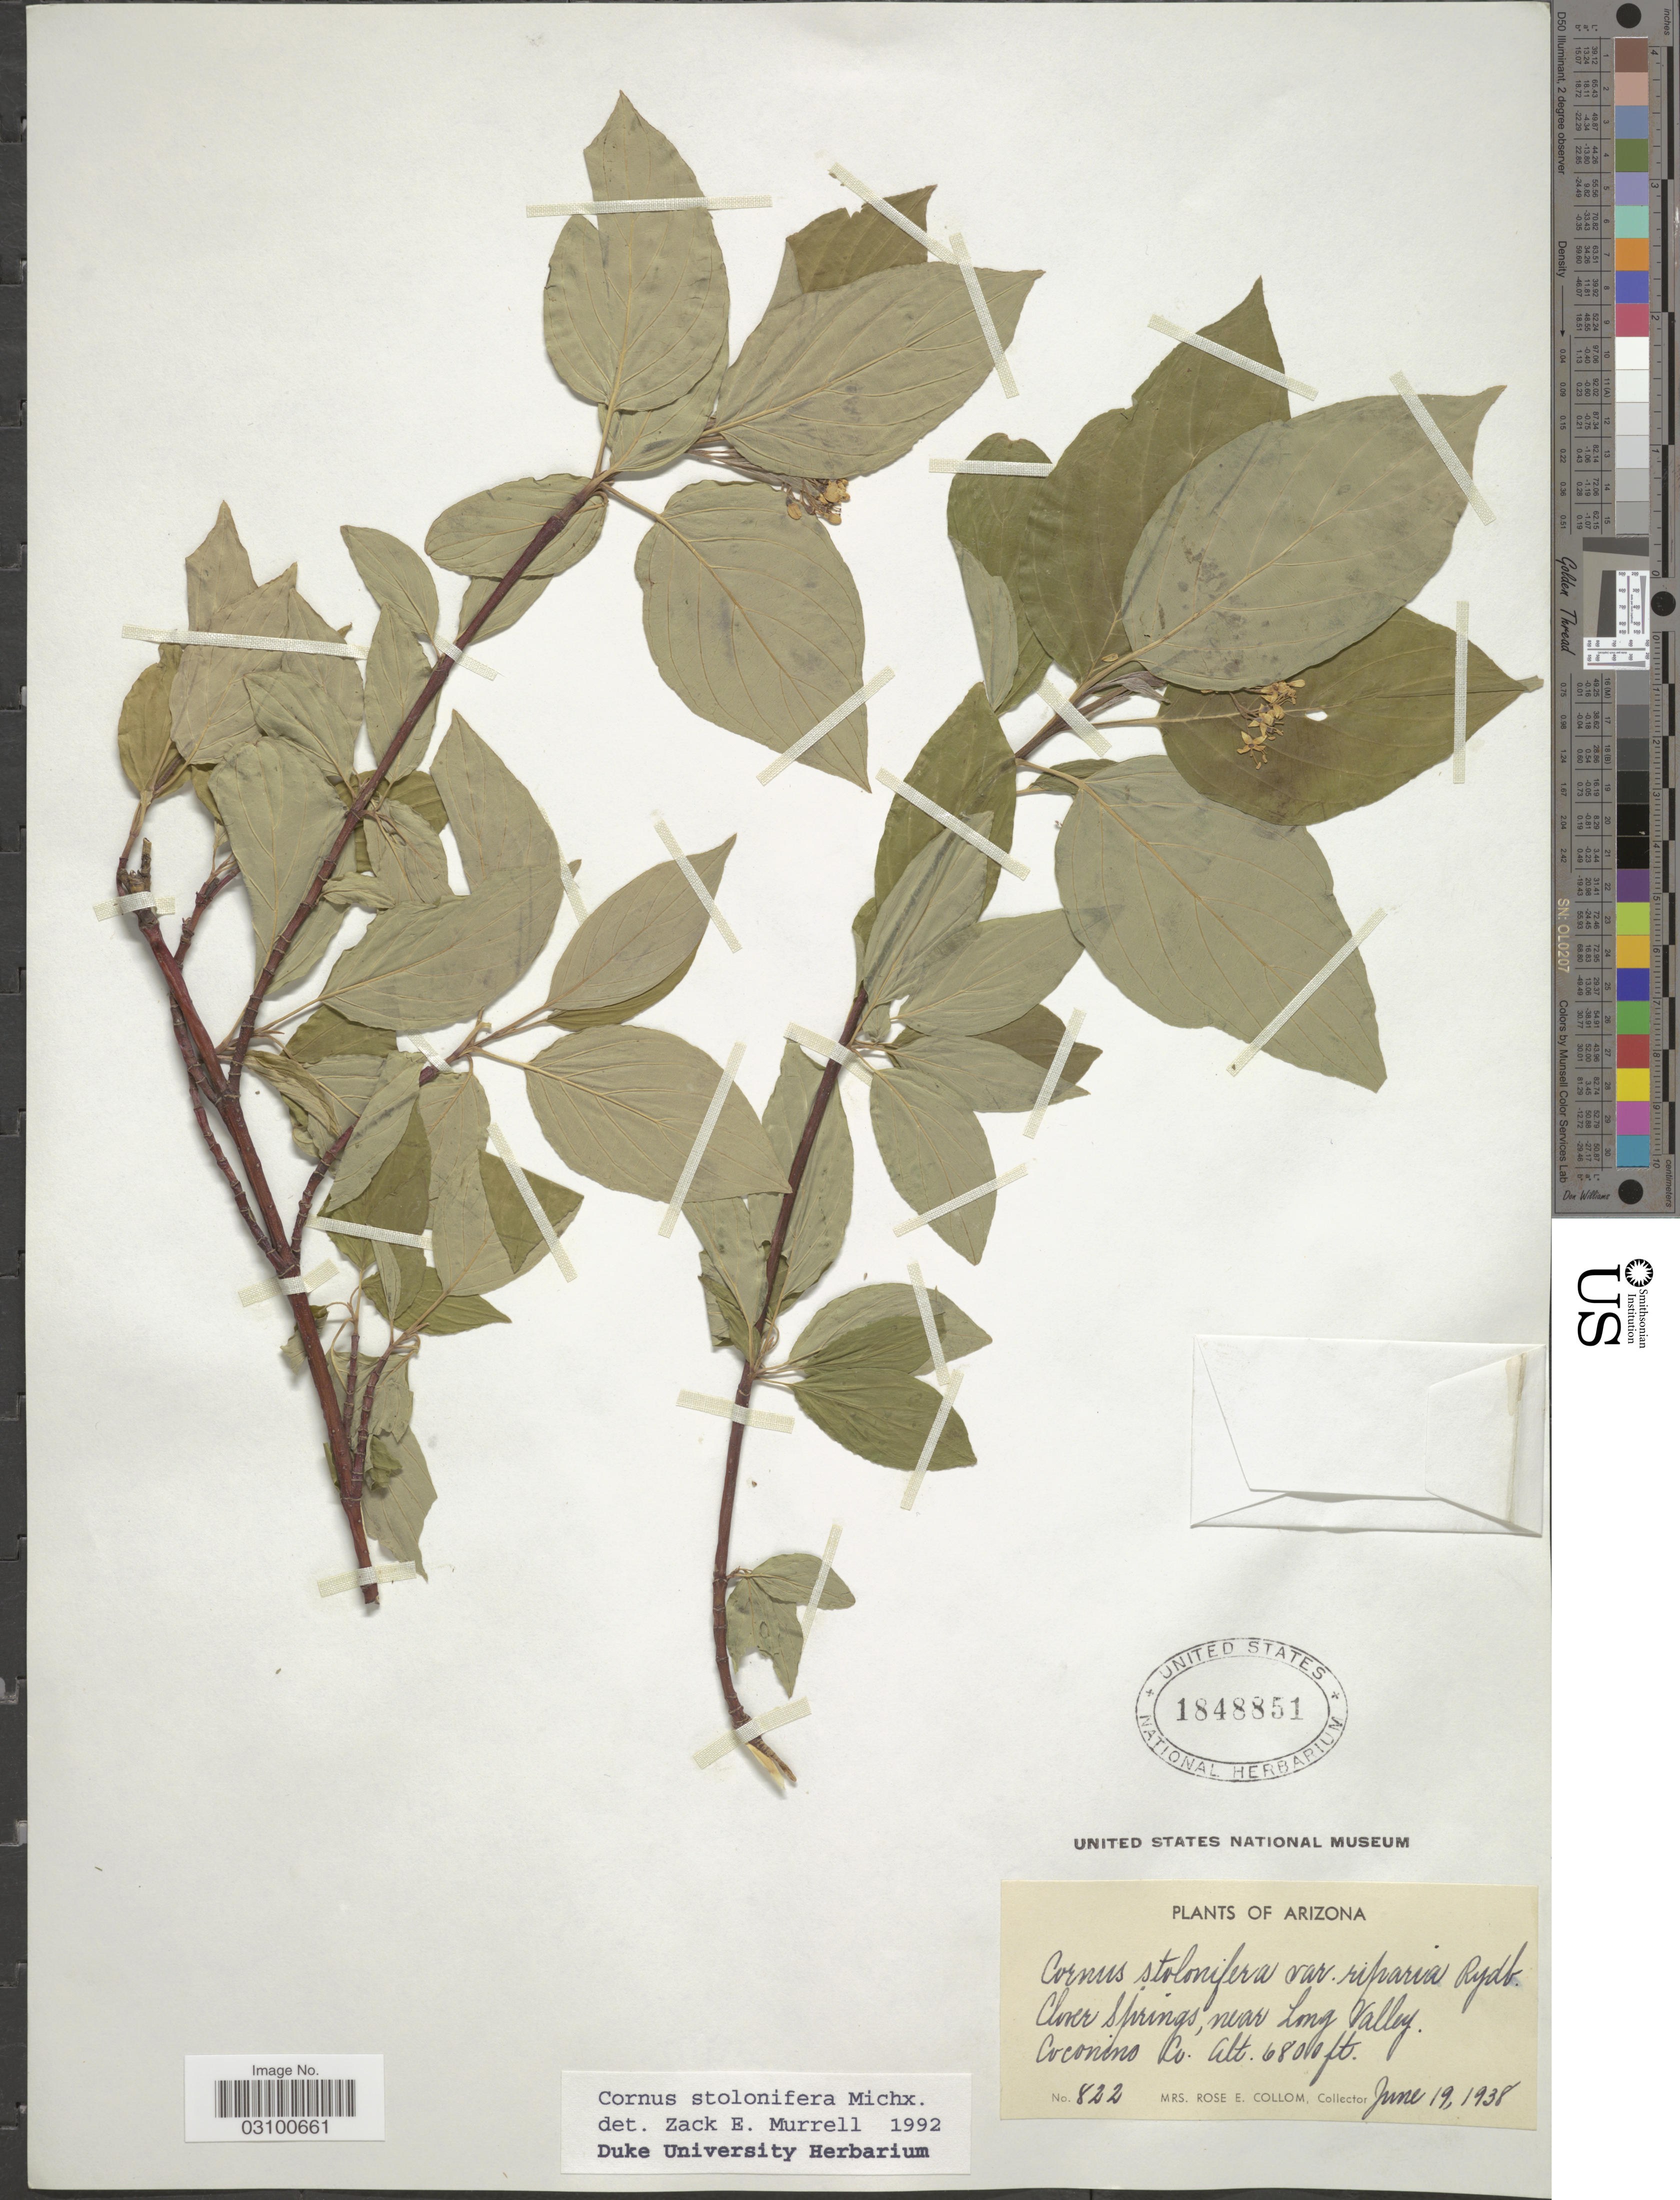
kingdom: Plantae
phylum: Tracheophyta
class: Magnoliopsida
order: Cornales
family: Cornaceae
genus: Cornus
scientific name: Cornus sericea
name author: L.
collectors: R. E. Collom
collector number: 822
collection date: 1938-06-19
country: United States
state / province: Arizona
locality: Clover Springs, near Long Valley. Coconino Co.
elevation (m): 2073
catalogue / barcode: US 1848851